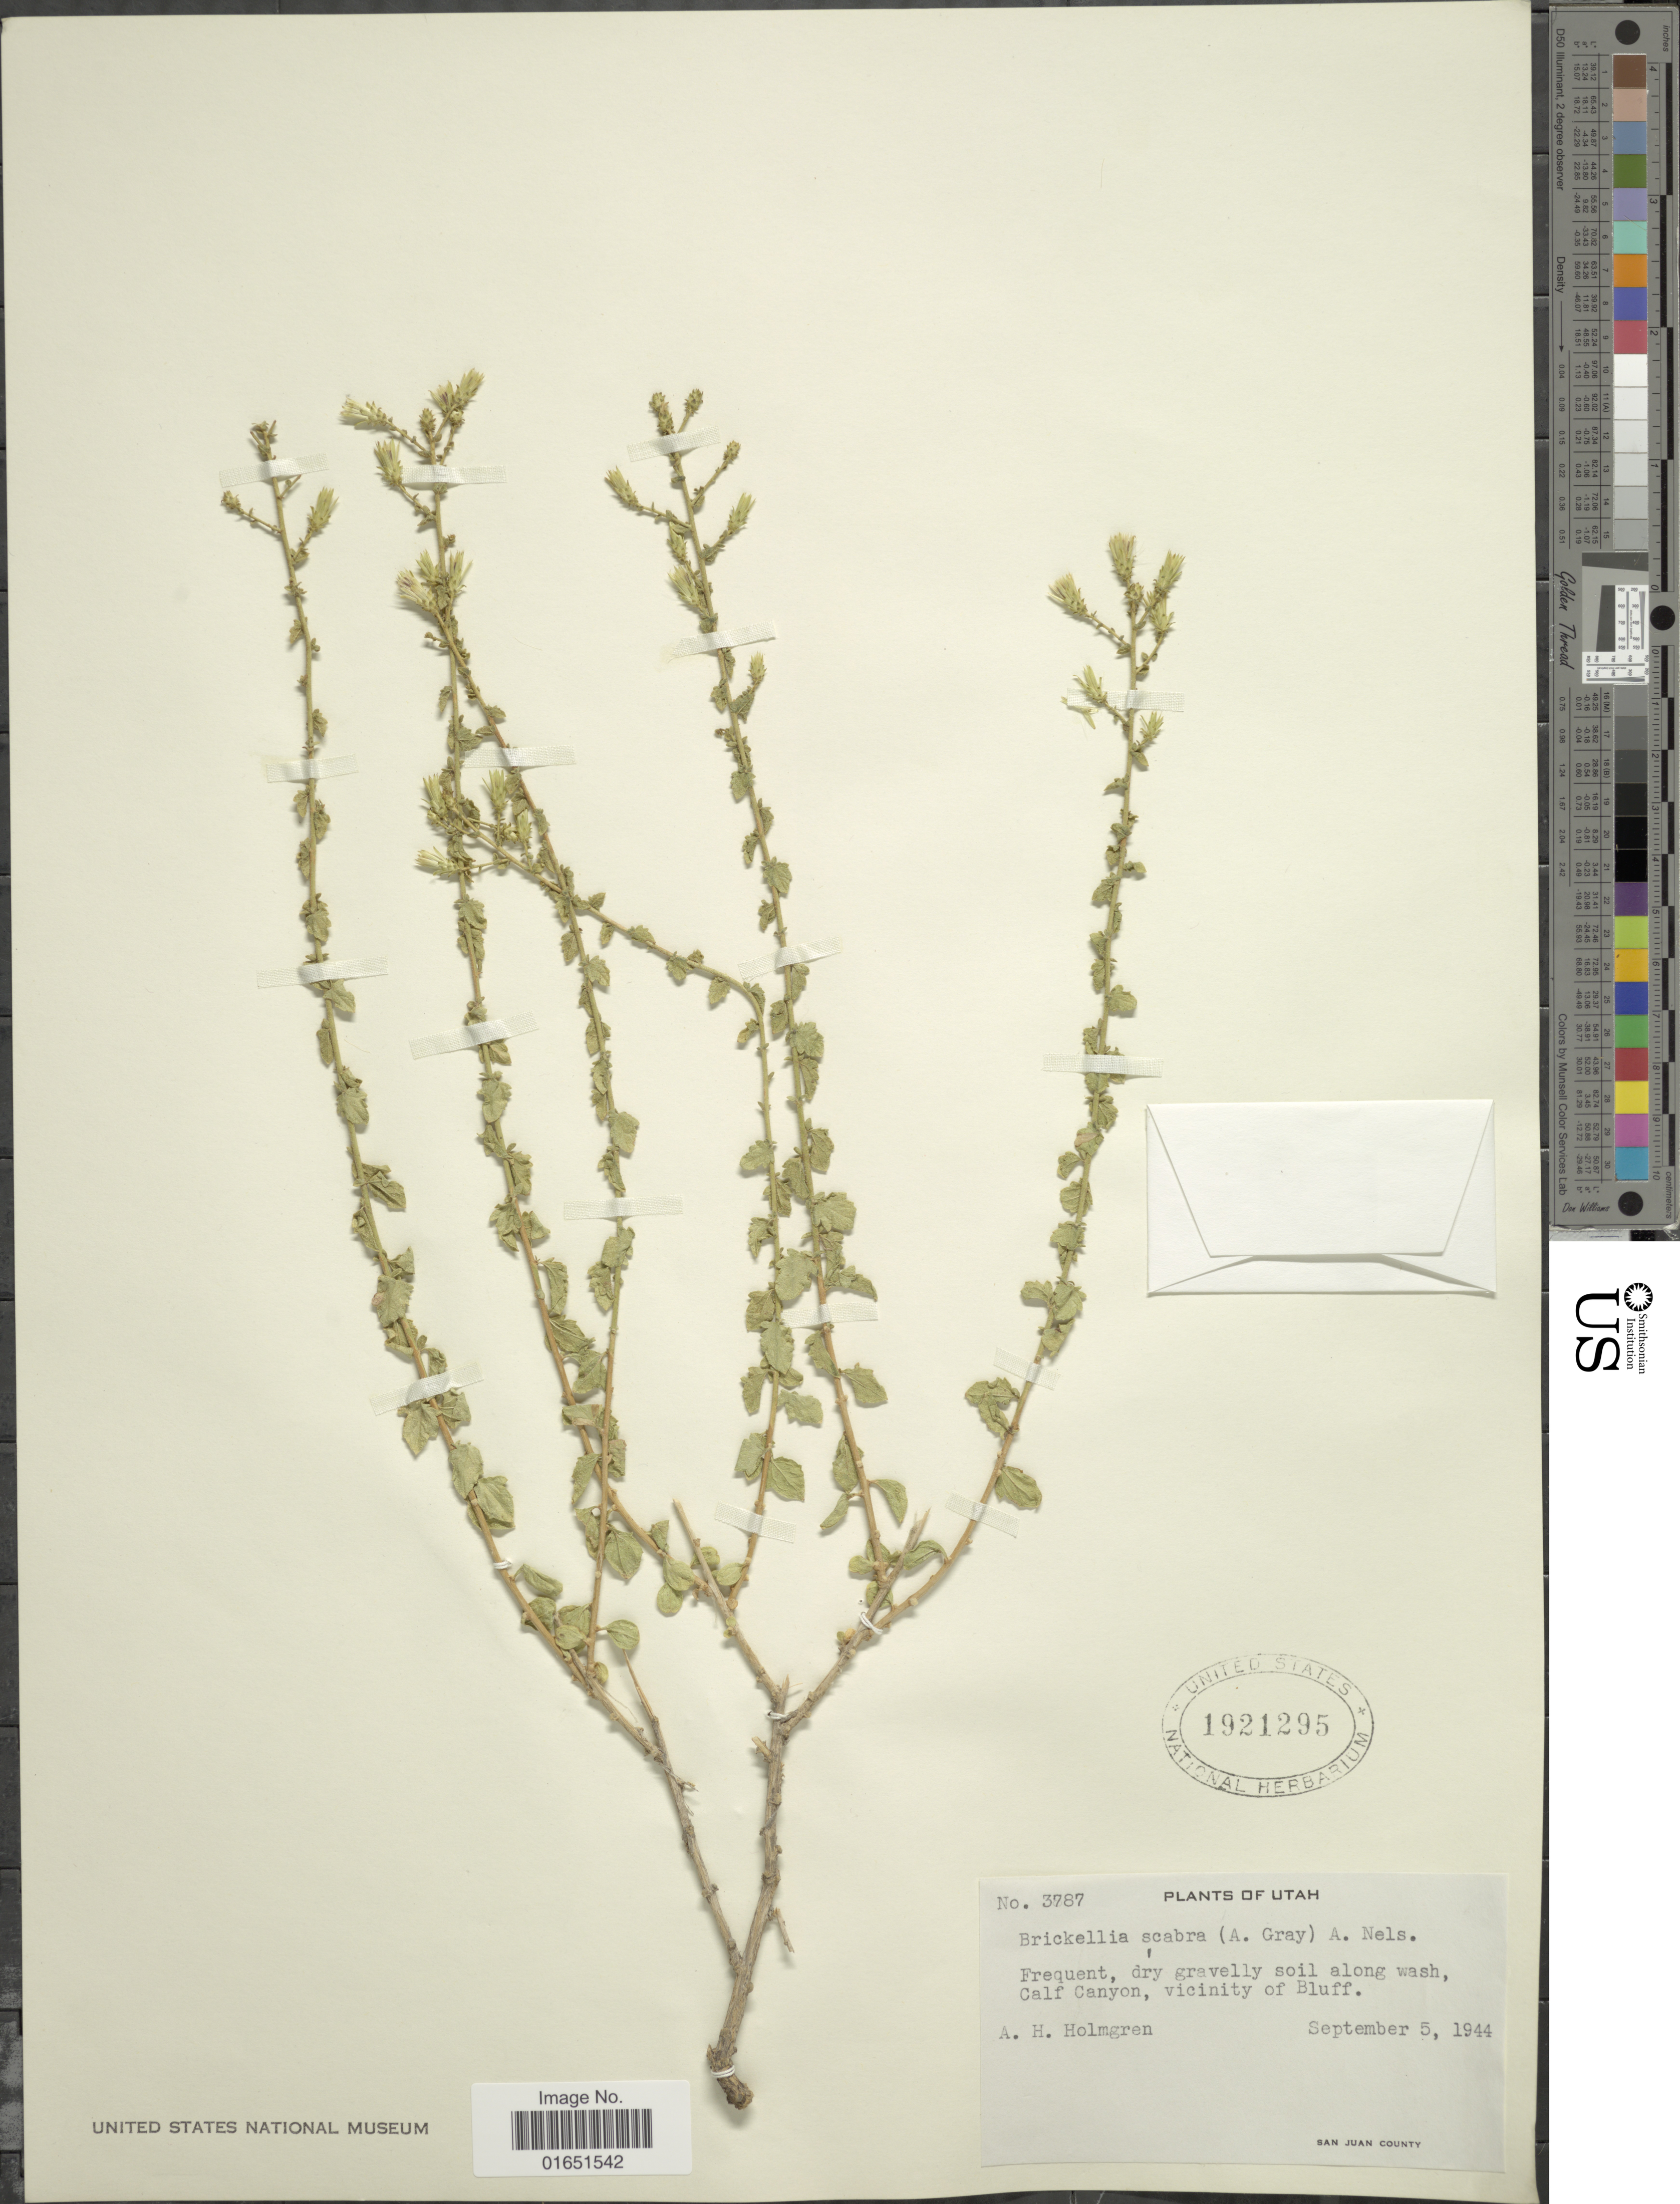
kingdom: Plantae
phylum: Tracheophyta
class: Magnoliopsida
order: Asterales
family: Asteraceae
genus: Brickellia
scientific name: Brickellia scabra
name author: (A. Gray) A. Nelson ex B.L. Rob.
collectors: A. H. Holmgren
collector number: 3787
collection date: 1944-09-05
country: United States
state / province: Utah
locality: Frequent, dry gravelly soil along wash, Calf Canyon, vicinity of Bluff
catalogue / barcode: US 1921295